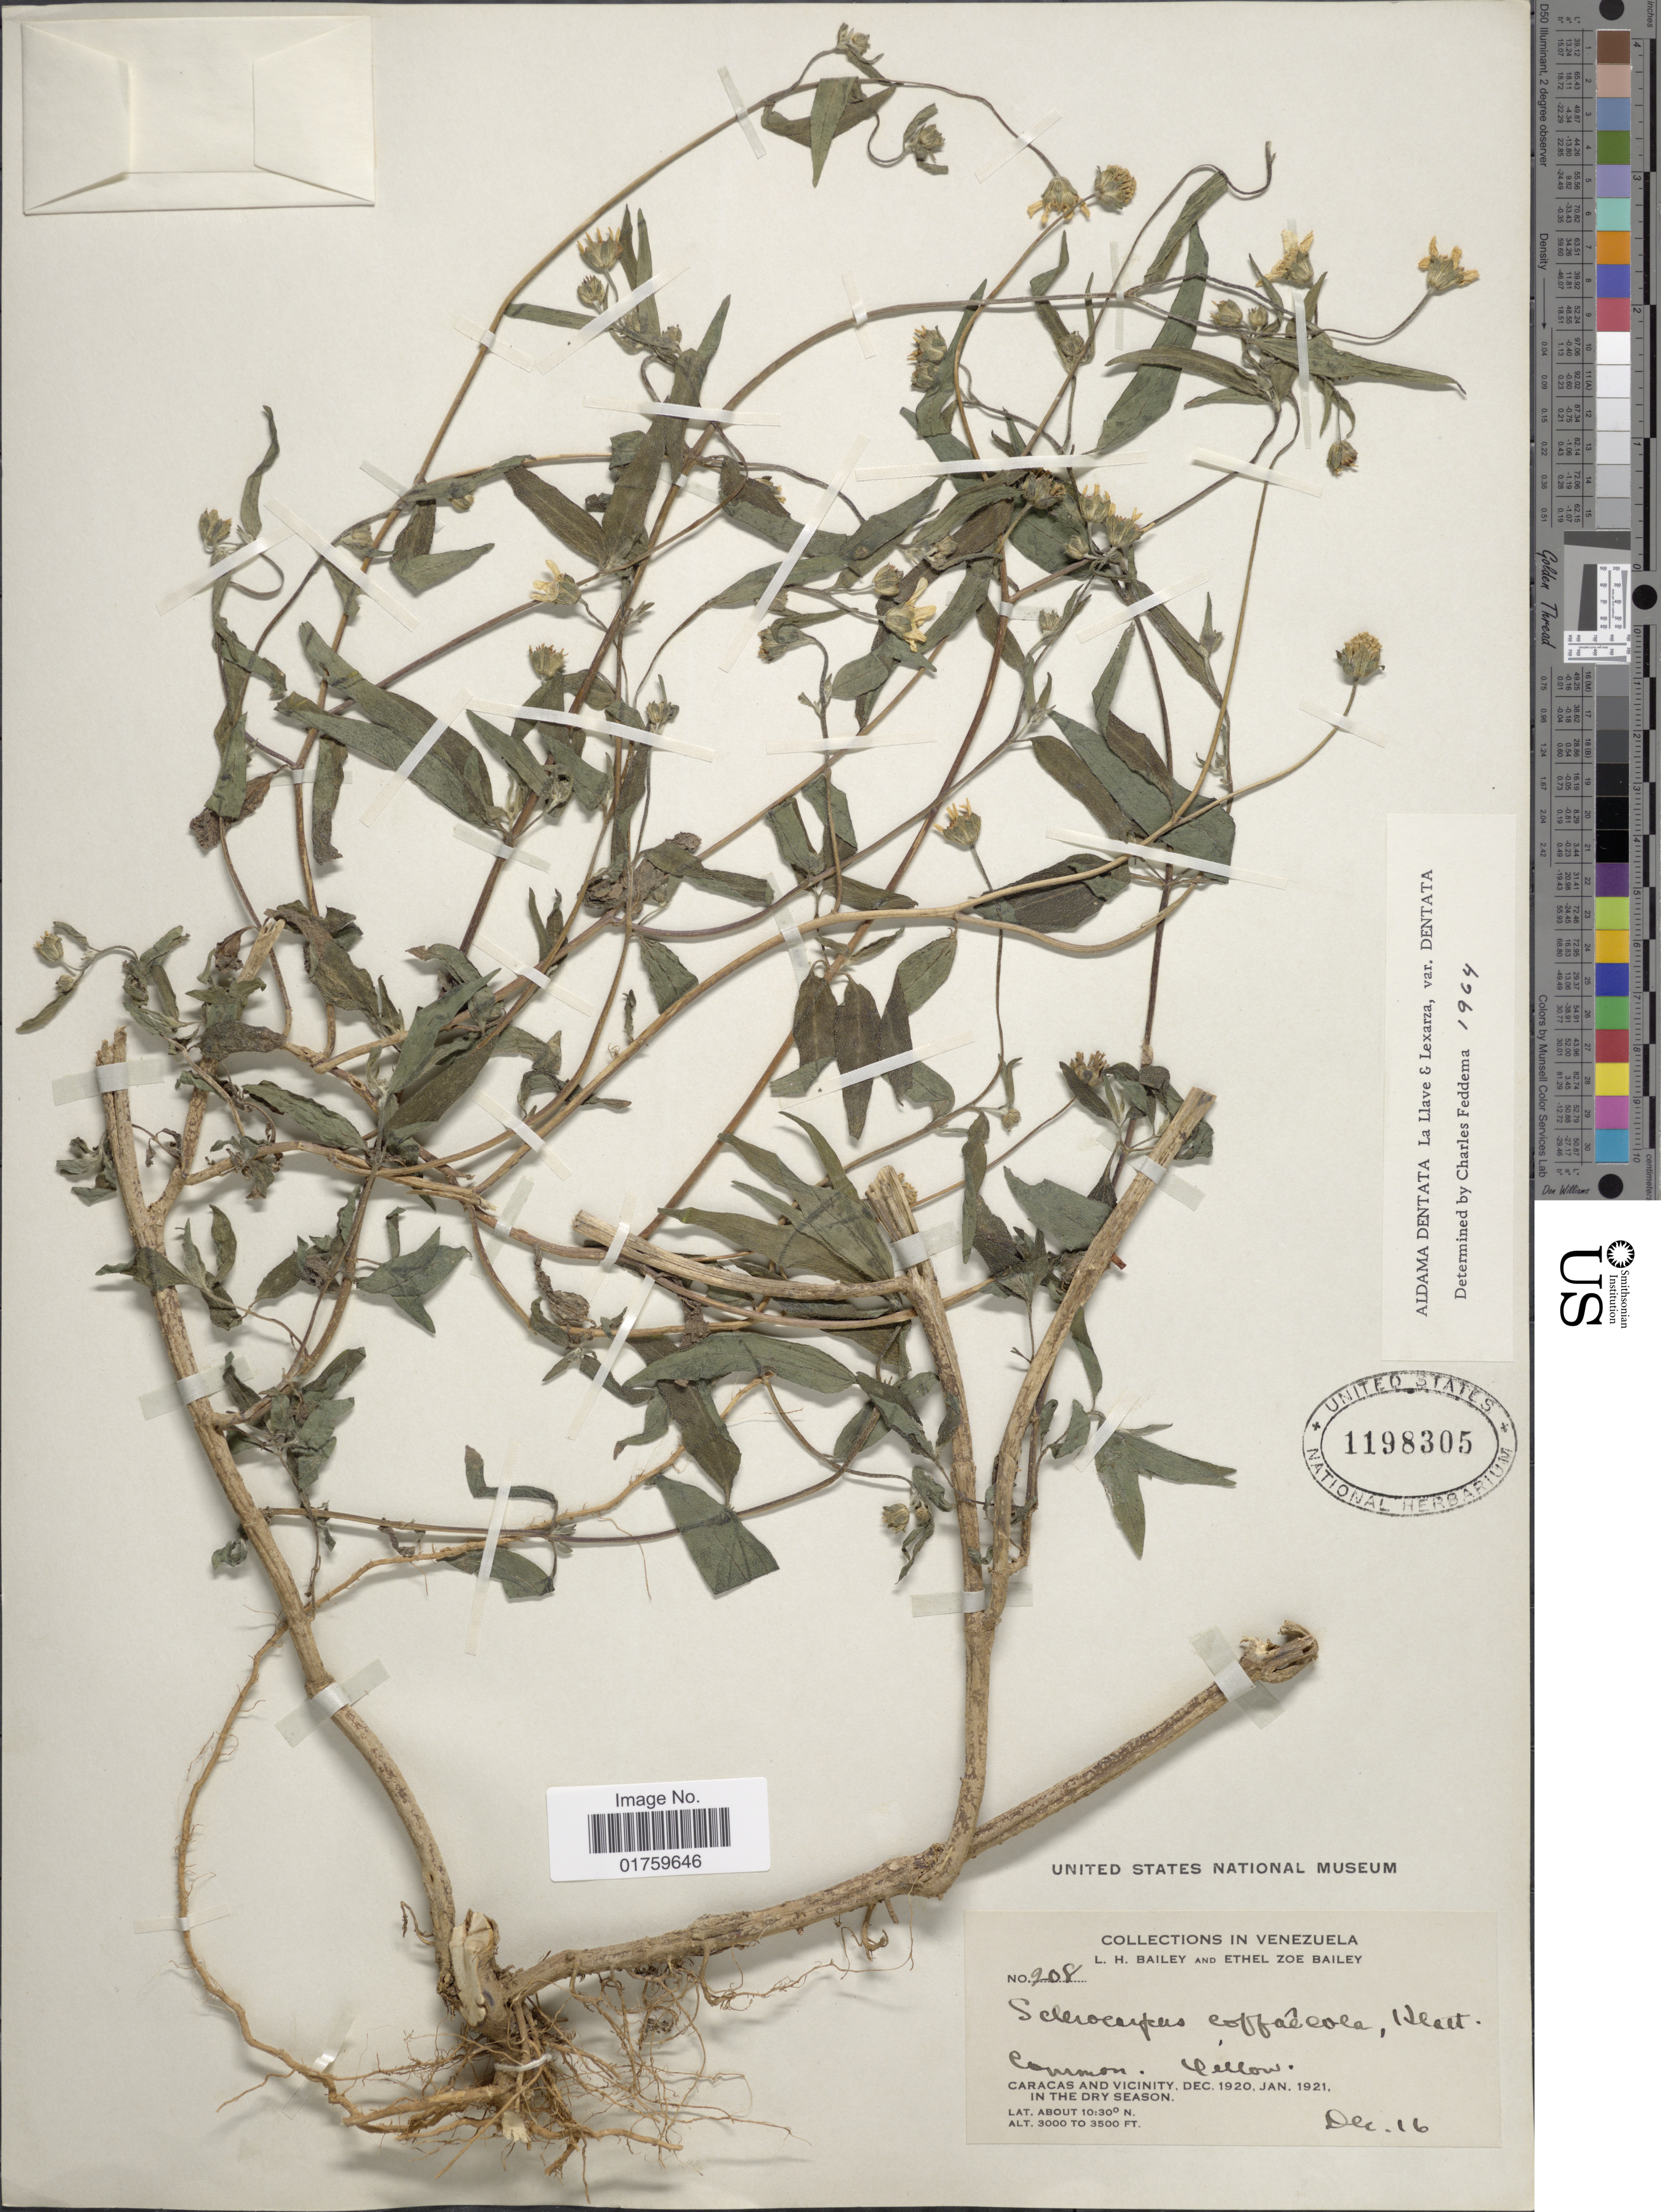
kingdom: Plantae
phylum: Tracheophyta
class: Magnoliopsida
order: Asterales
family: Asteraceae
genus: Aldama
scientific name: Aldama dentata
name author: La Llave ex La Llave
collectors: L. H. Bailey & E. Z. Bailey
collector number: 208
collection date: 1921-12-16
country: Venezuela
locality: Caracas and vicinity, in the dry season.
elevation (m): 914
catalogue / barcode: US 1198305